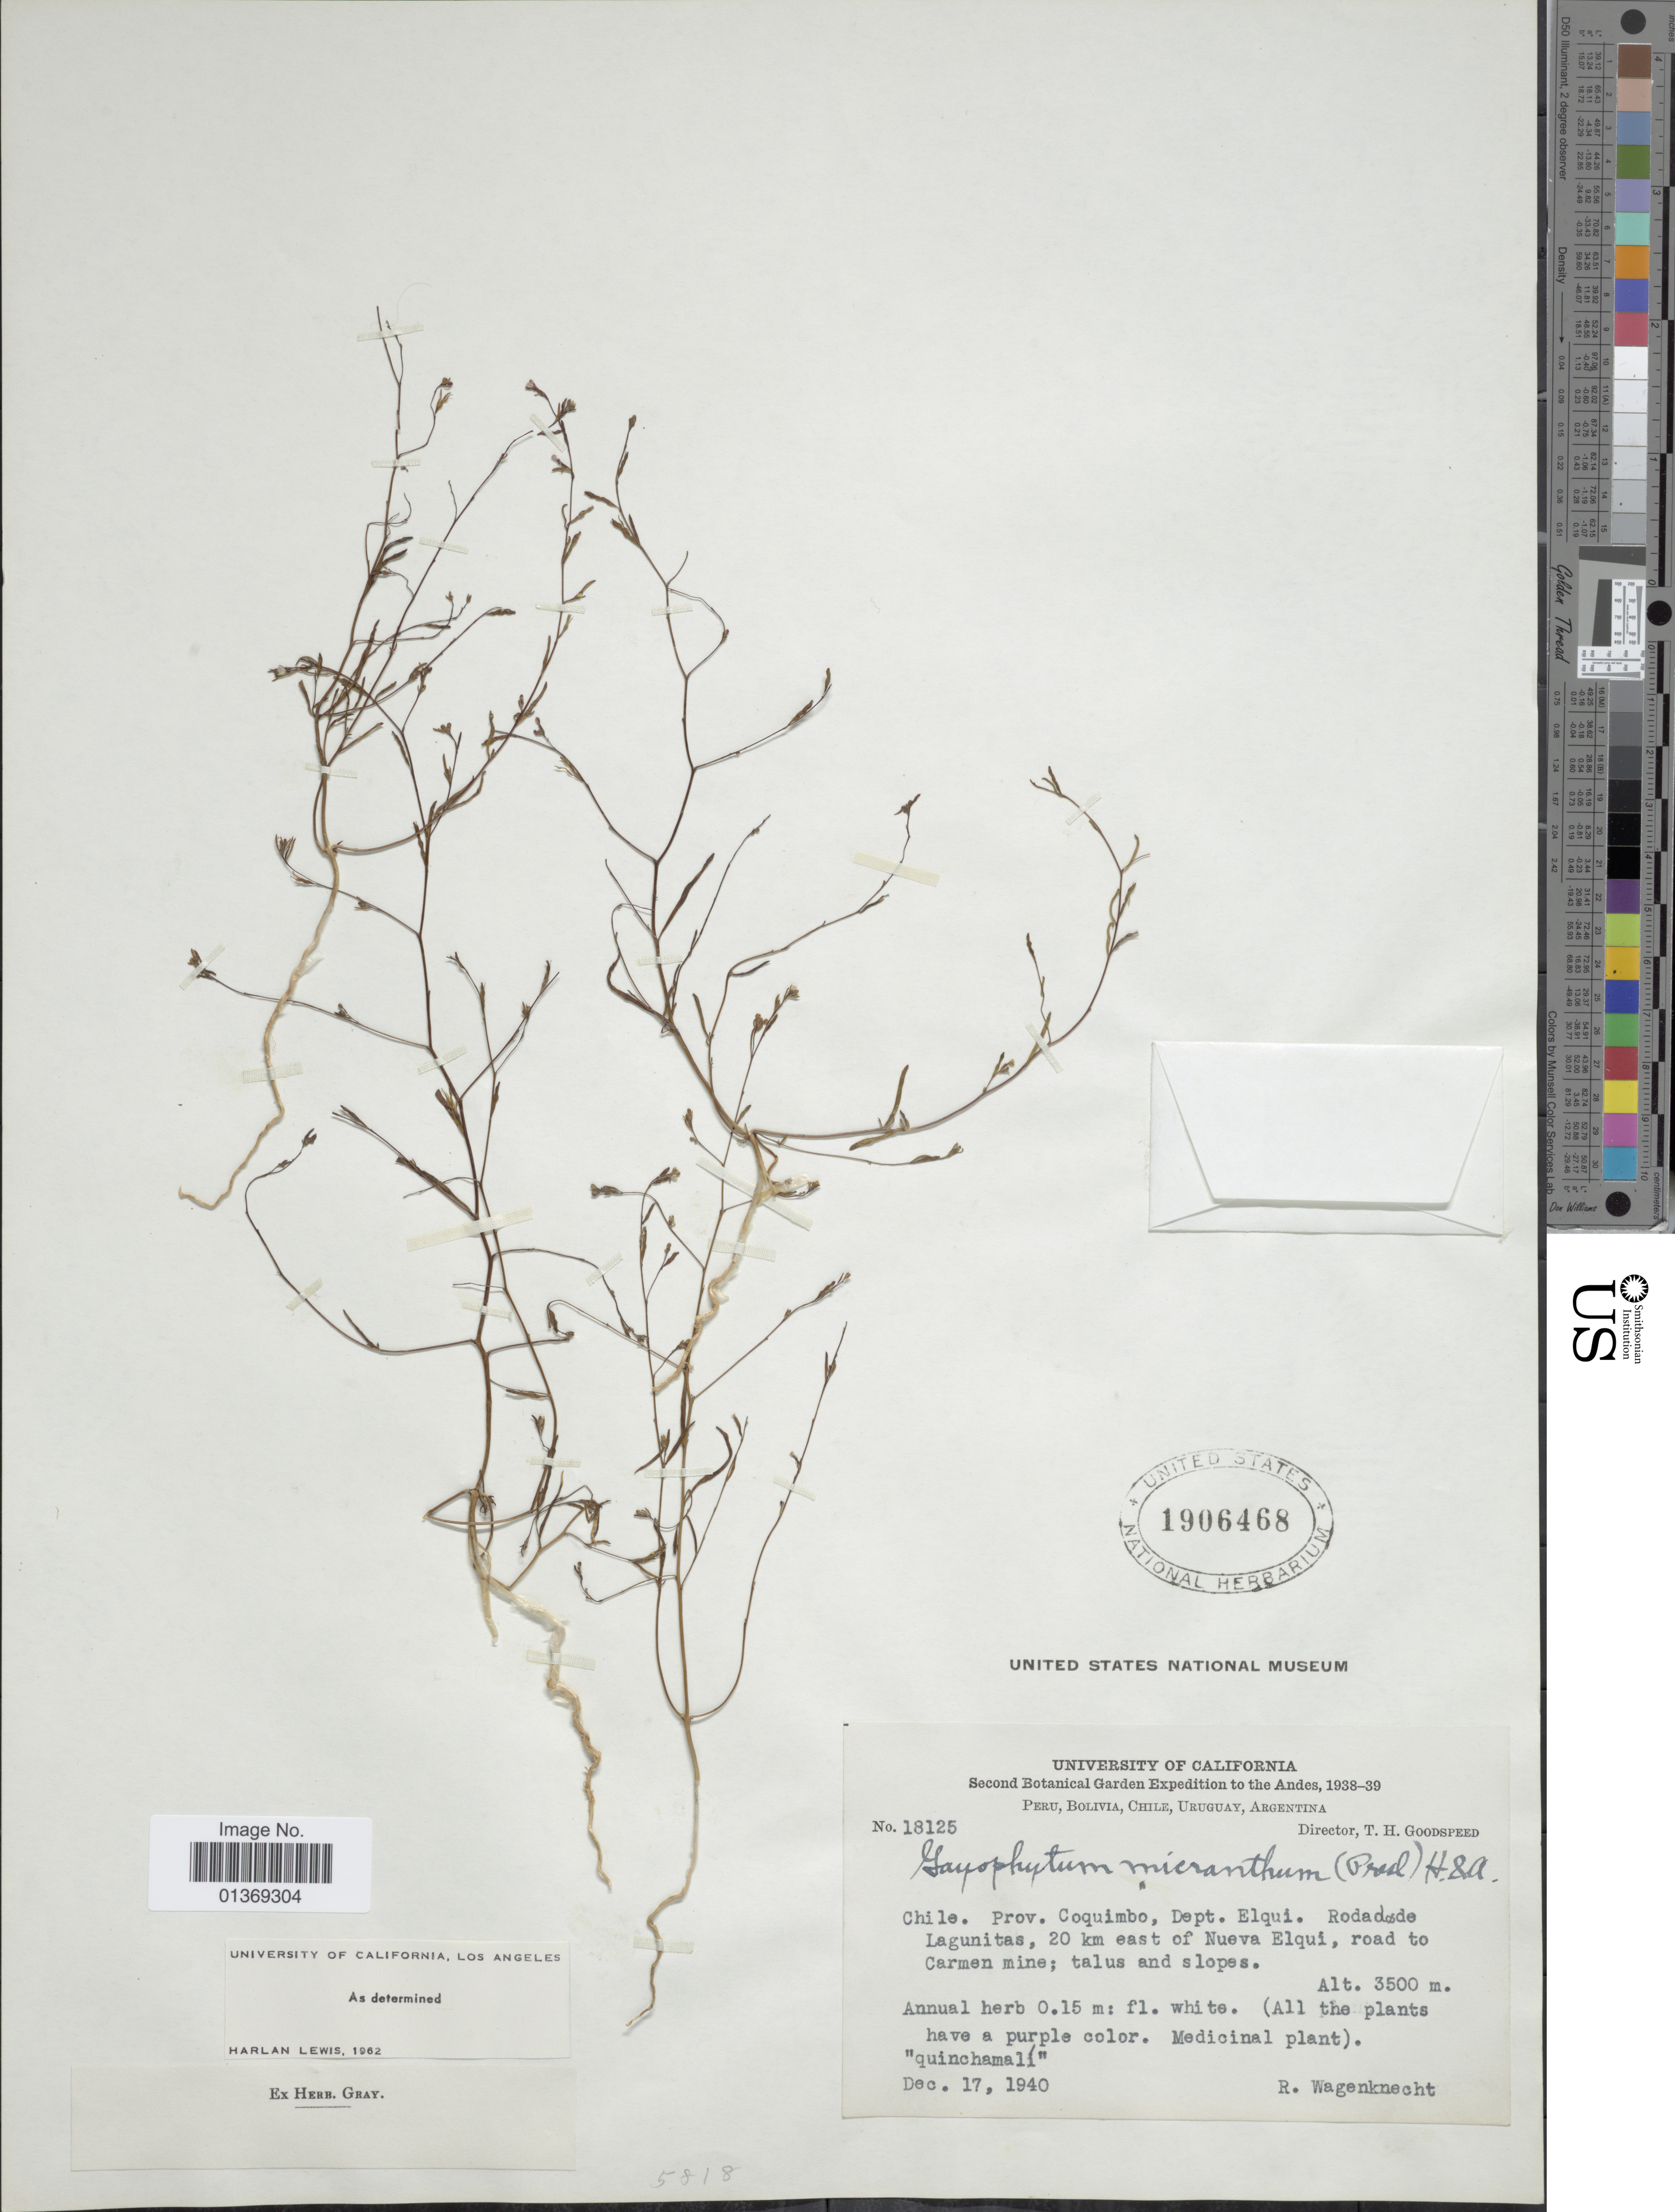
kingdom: Plantae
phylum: Tracheophyta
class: Magnoliopsida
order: Myrtales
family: Onagraceae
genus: Gayophytum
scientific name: Gayophytum micranthum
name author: Hook. & Arn.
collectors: R. Wagenknecht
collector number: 18125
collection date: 1940-12-17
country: Chile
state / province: Coquimbo (IV)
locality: Dept. Elqui. Rodadode Lagunitas, 20 km east of Nueva Elqui, road to Carmen mine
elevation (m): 3500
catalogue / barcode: US 1906468